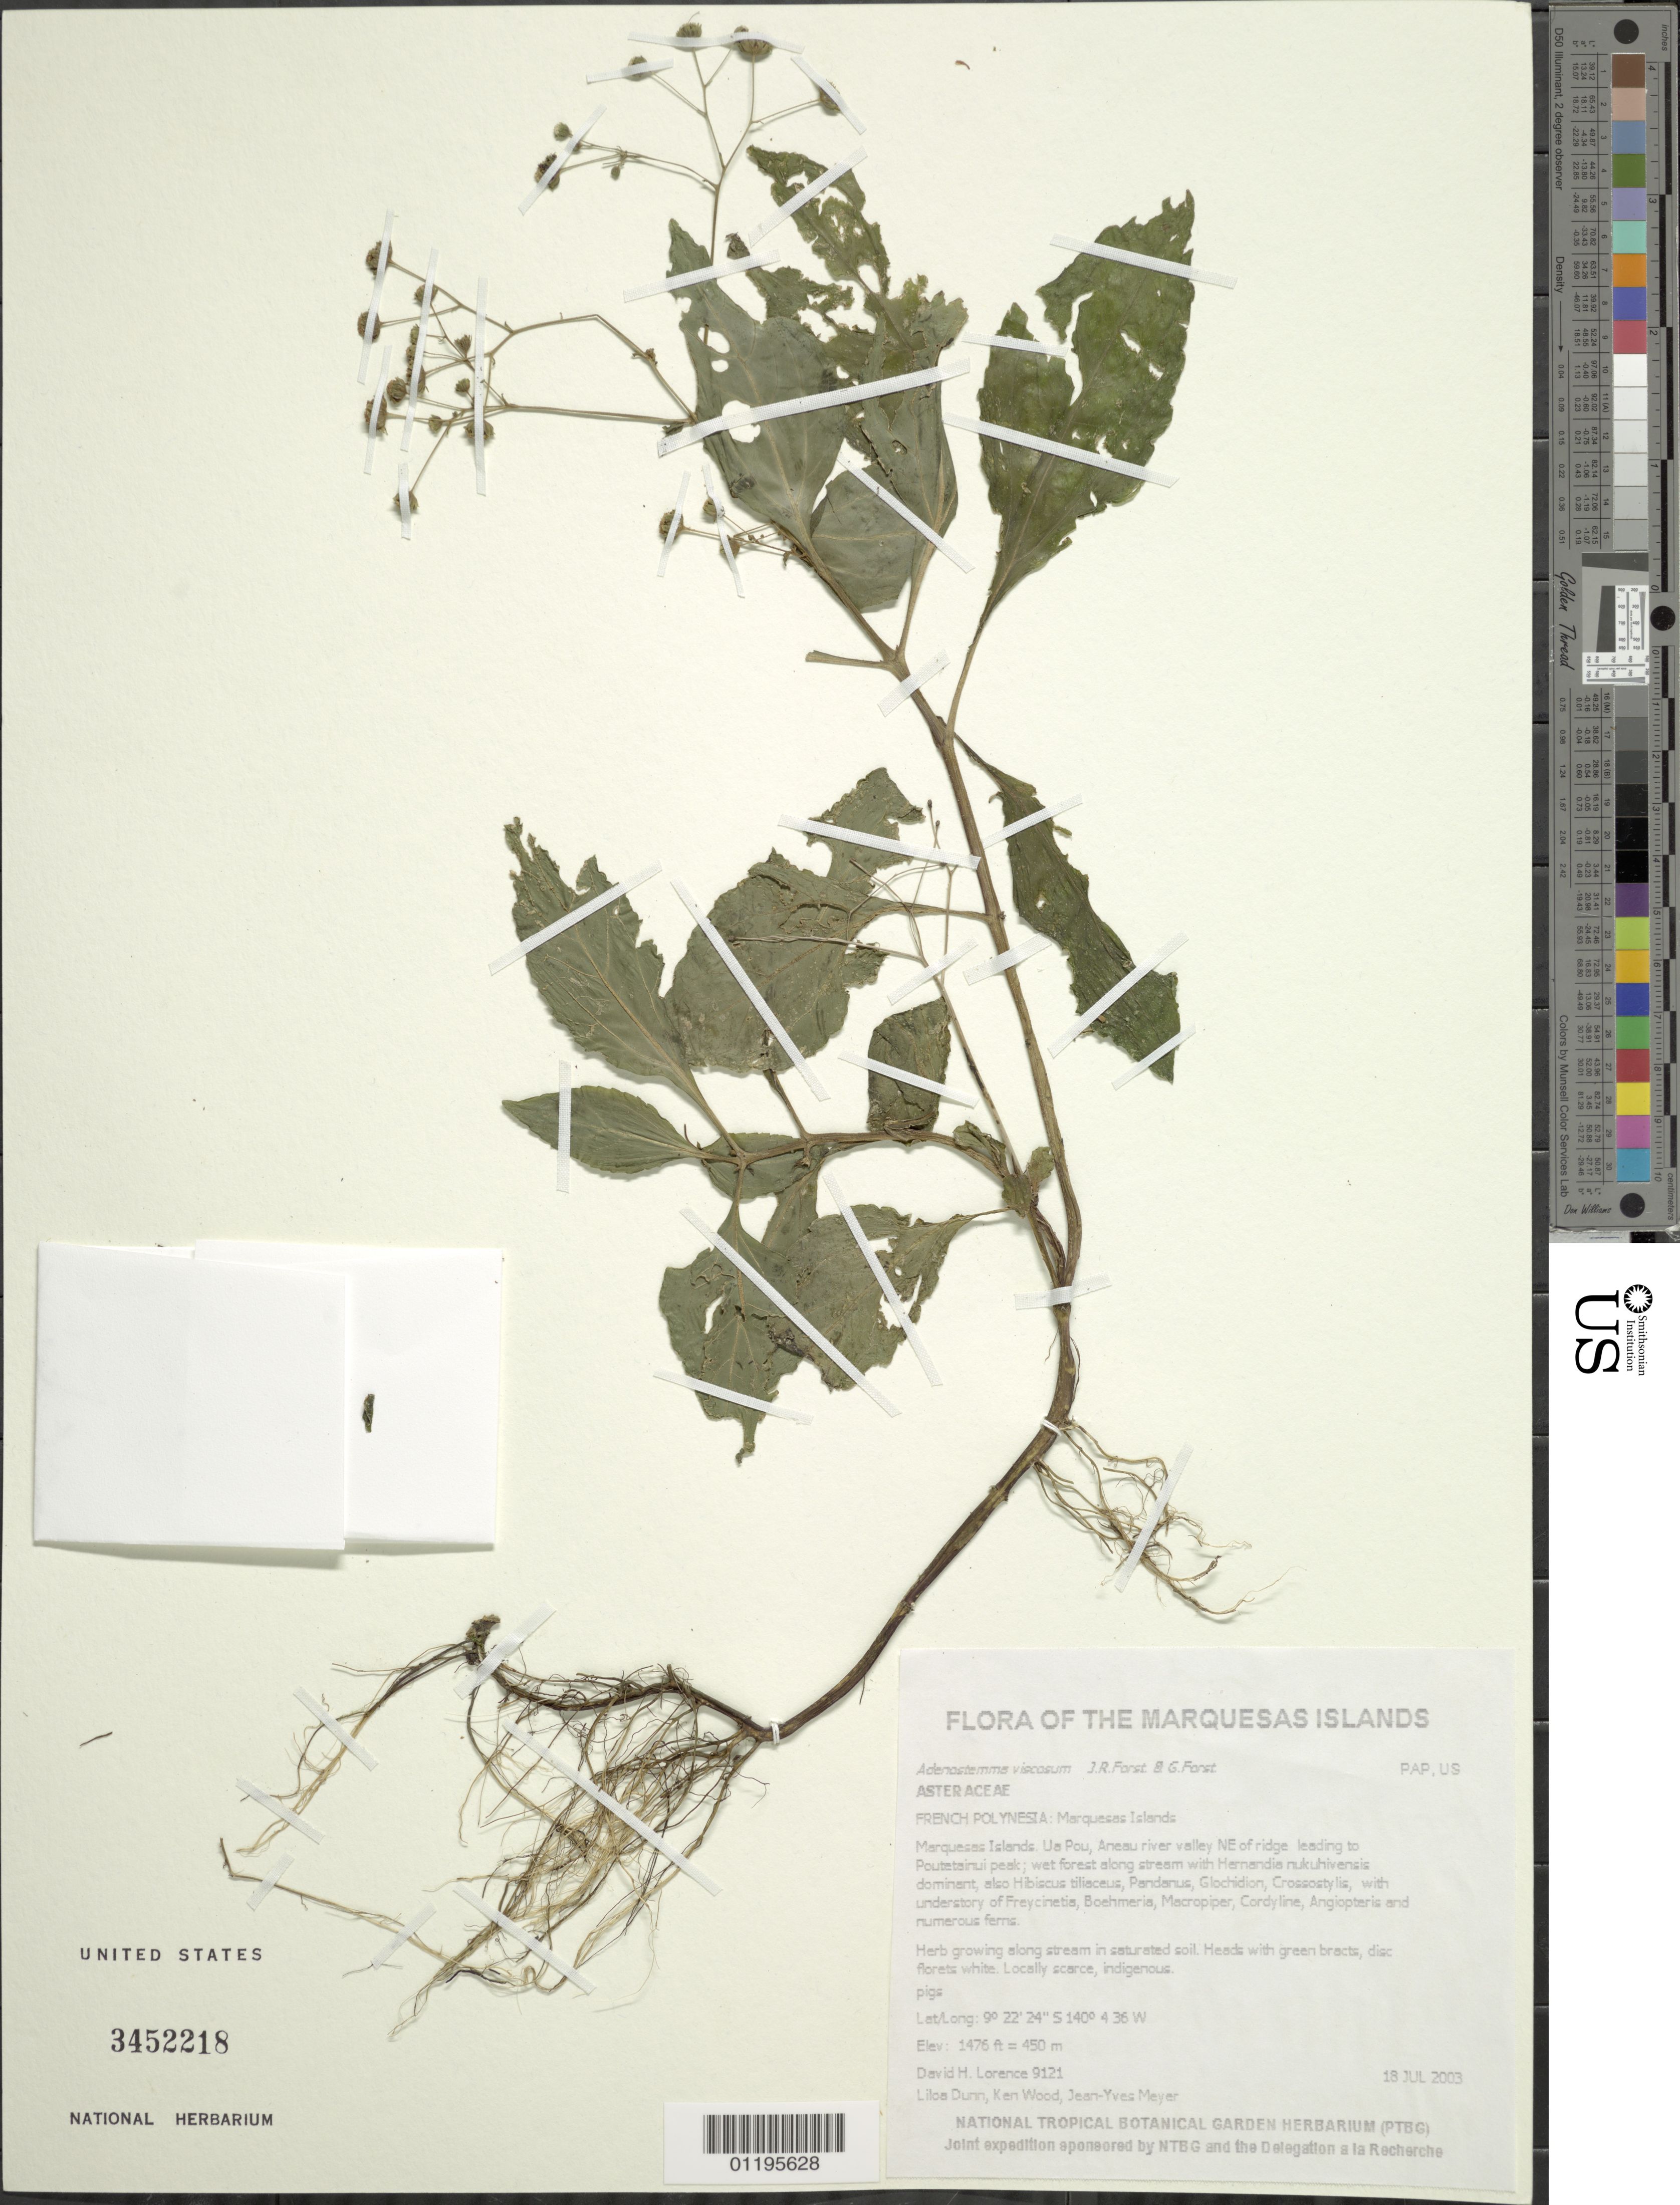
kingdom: Plantae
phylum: Tracheophyta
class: Magnoliopsida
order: Asterales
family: Asteraceae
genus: Adenostemma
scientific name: Adenostemma viscosum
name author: J.R. Forst. & G. Forst.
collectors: D. Lorence, L. Dunn, K. R. Wood & J.-Y. Meyer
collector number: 9121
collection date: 2003-07-18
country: French Polynesia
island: Ua Pou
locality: Aneau river valley NE of ridge leading to Poutetainui peak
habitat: Herb growing along stream in saturated soil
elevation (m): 450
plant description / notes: Pigs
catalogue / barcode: US 3452218